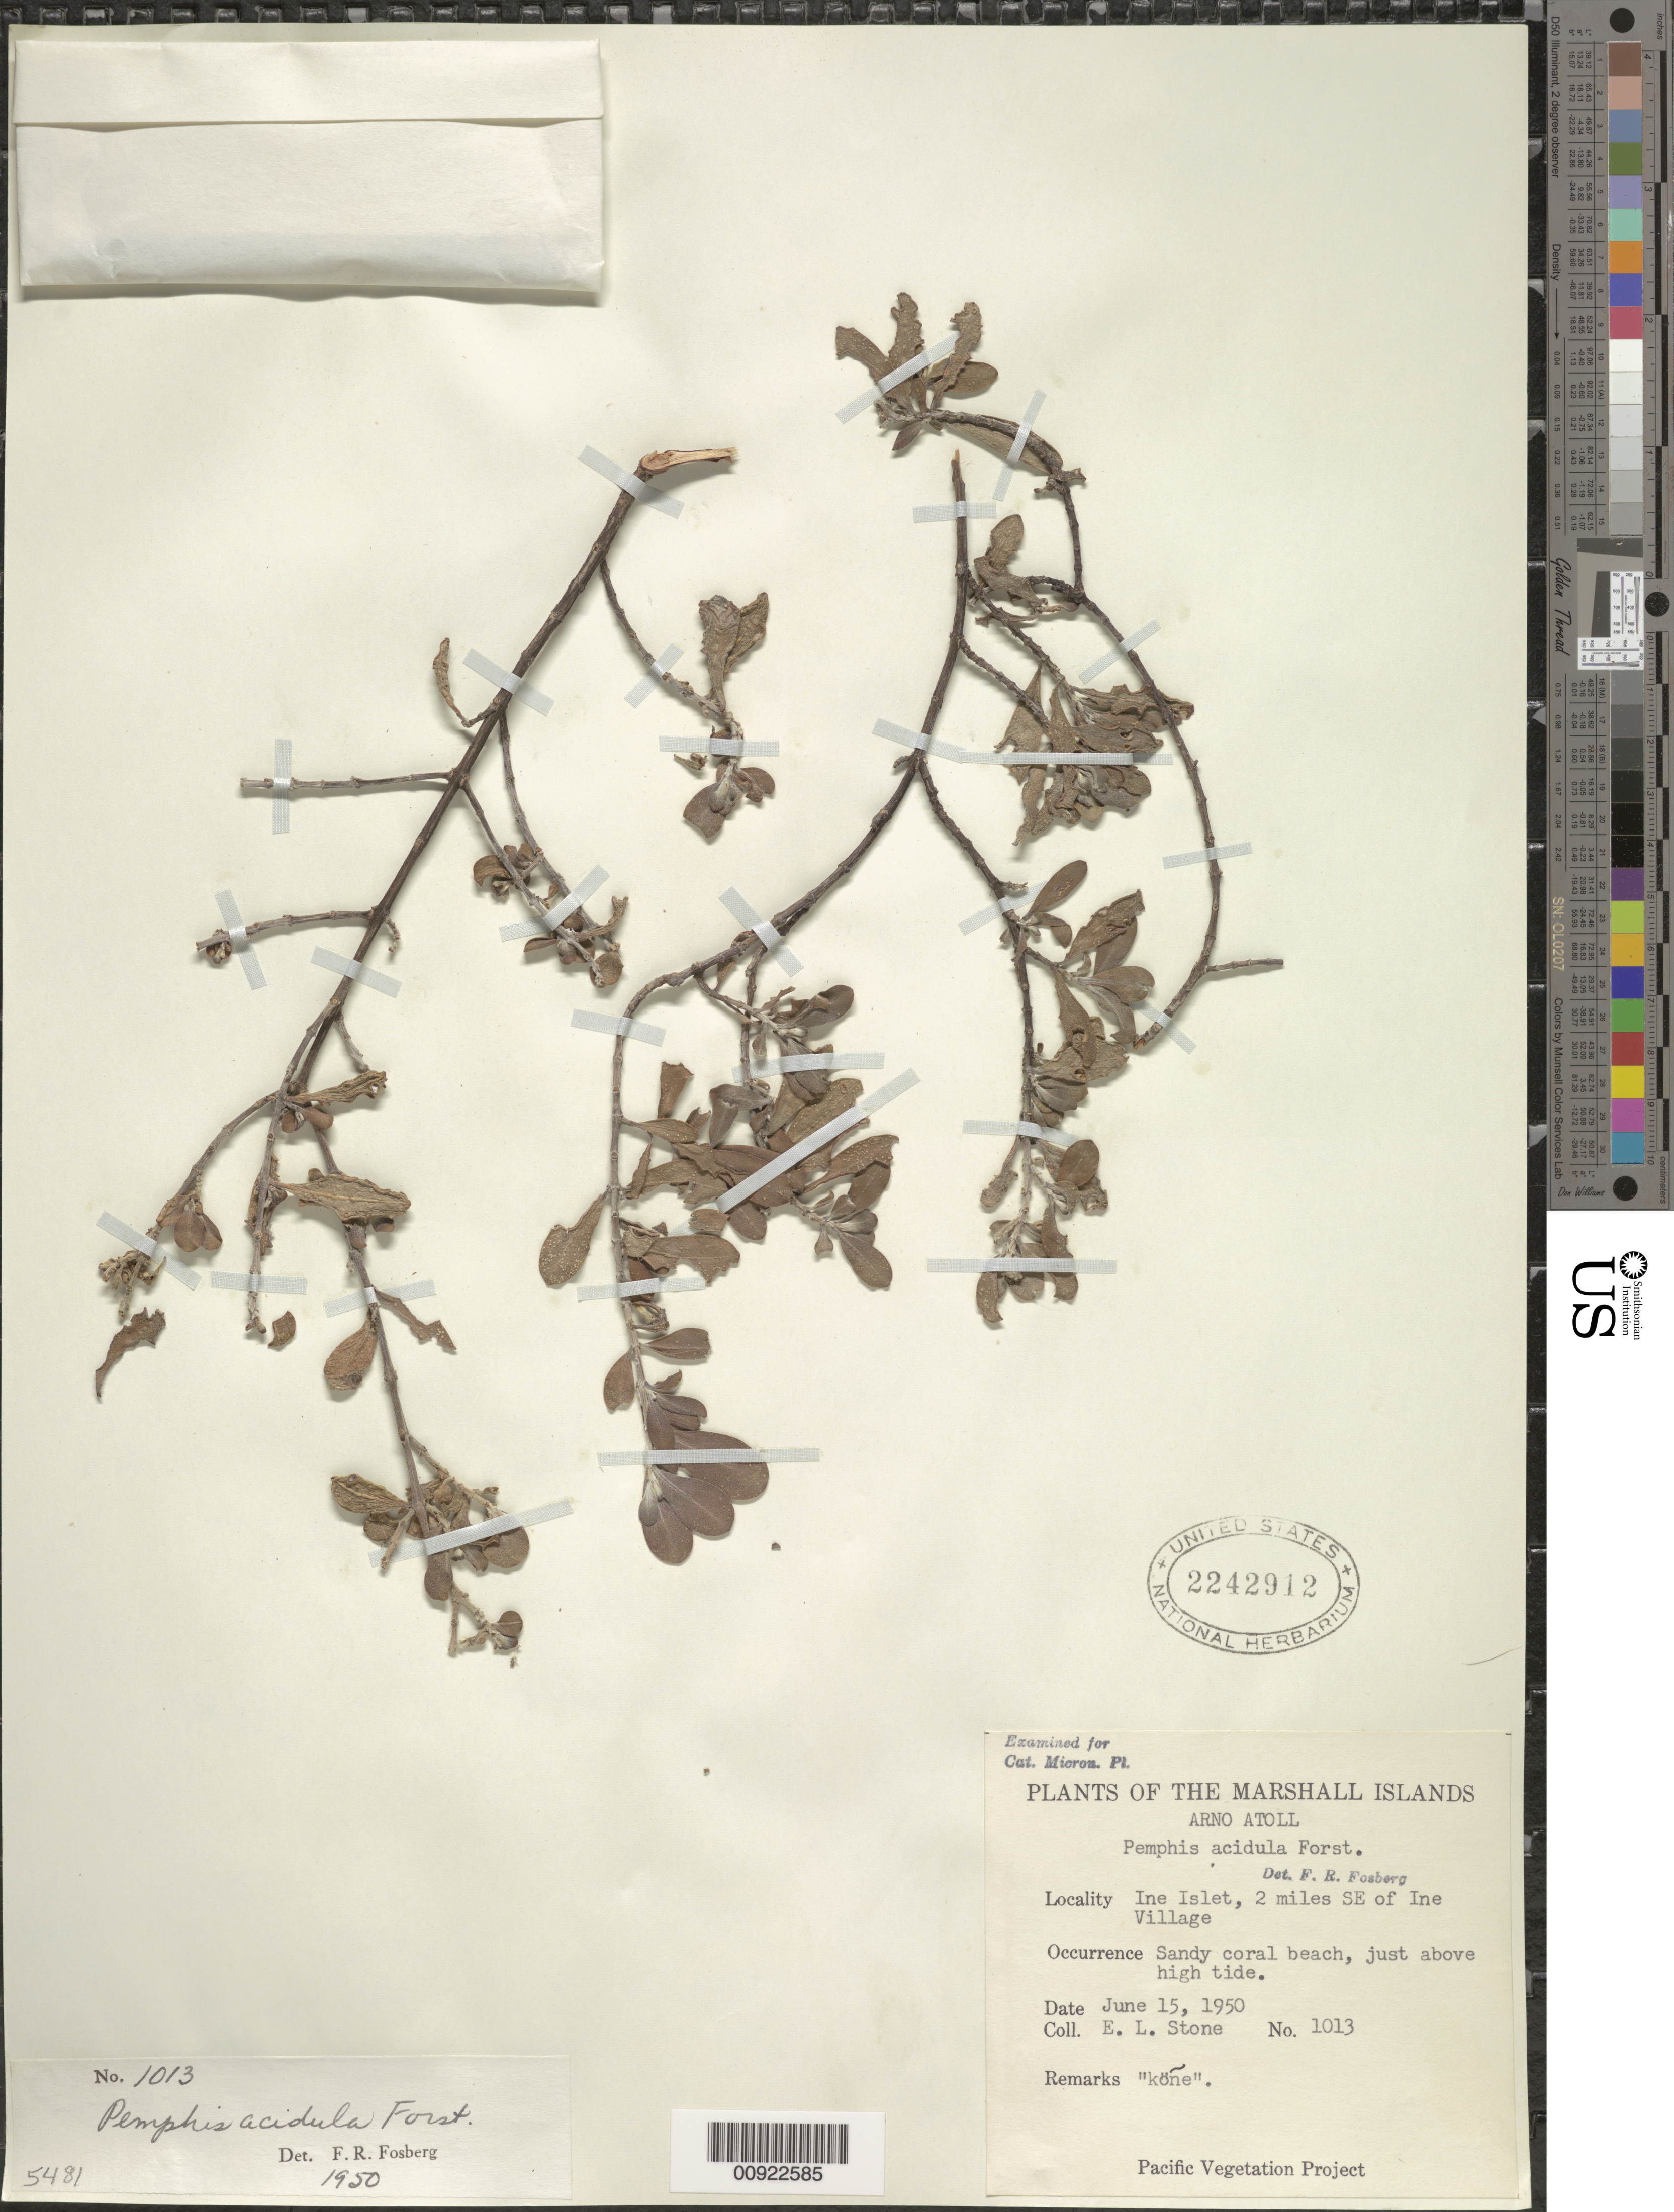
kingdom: Plantae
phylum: Tracheophyta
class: Magnoliopsida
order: Myrtales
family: Lythraceae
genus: Pemphis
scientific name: Pemphis acidula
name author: J.R. Forst. & G. Forst.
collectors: E. L. Stone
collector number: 1013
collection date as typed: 15 Jun 1950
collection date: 1950-06-15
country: Marshall Islands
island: Arno Atoll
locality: Ine Islet, two miles SE of Ine village.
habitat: Sandy coral beach, just above high tide.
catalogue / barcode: US 2242912